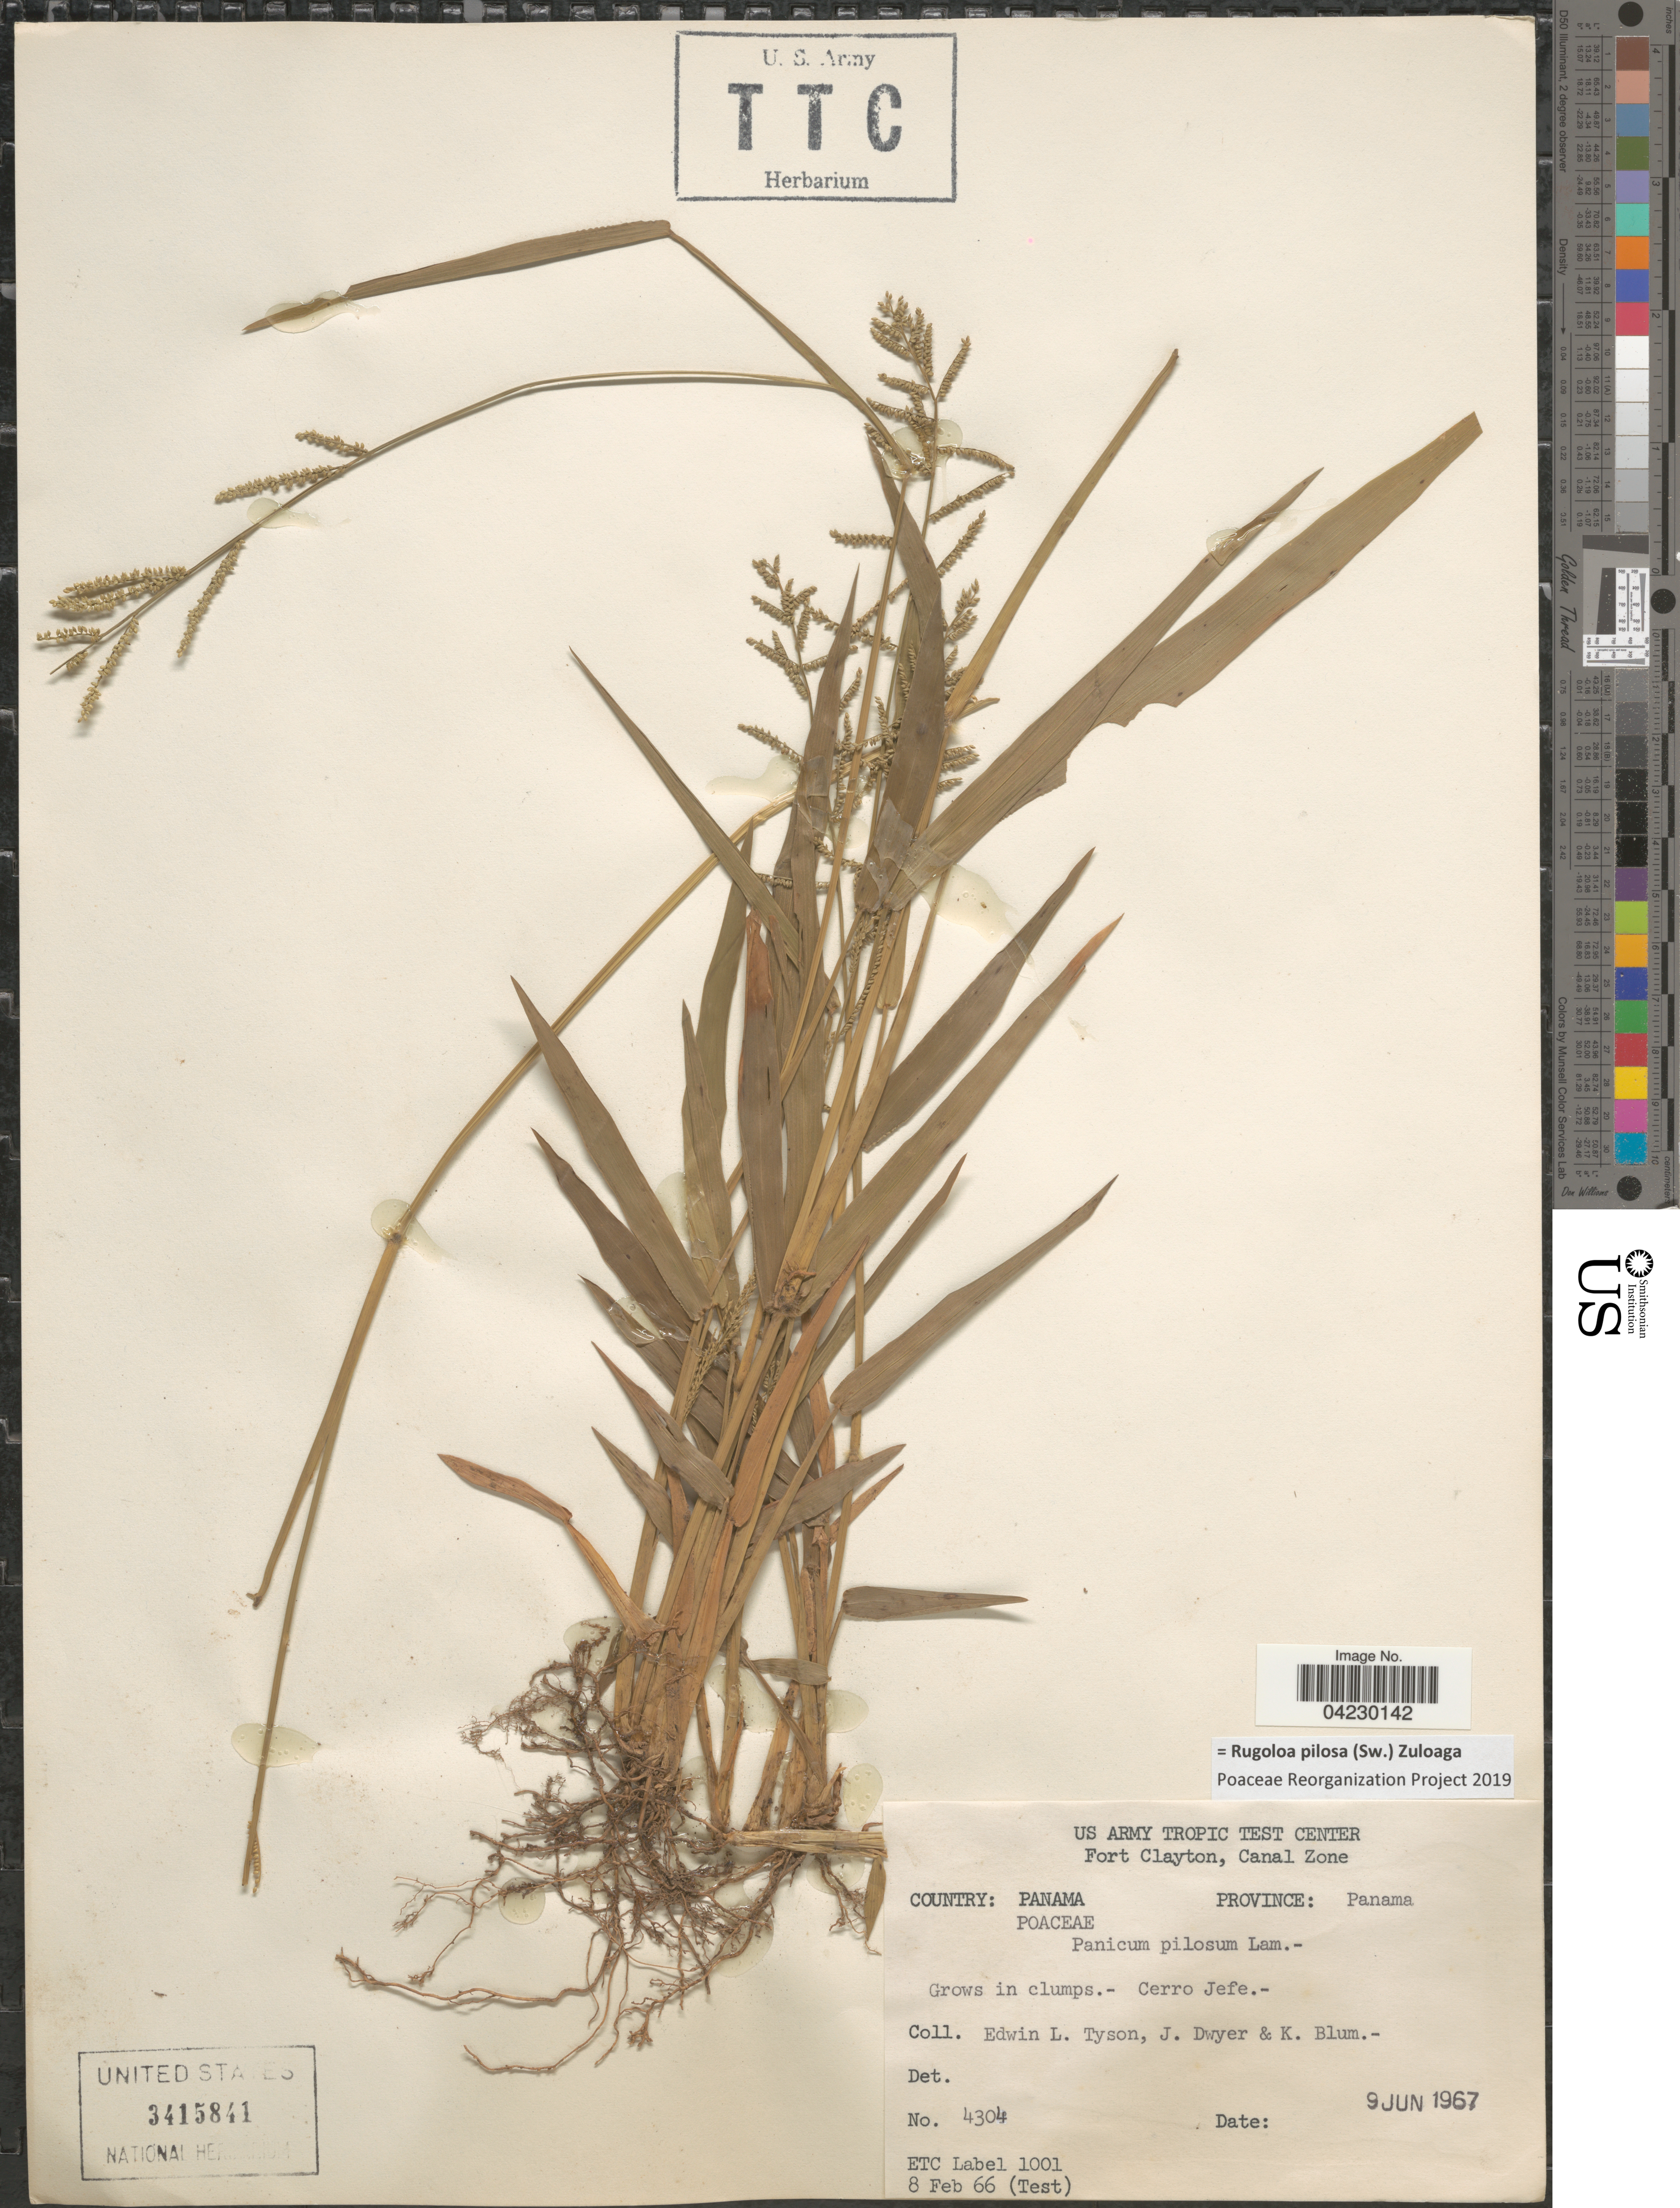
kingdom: Plantae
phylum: Tracheophyta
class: Liliopsida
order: Poales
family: Poaceae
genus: Rugoloa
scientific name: Rugoloa pilosa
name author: (Sw.) Zuloaga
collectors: E. L. Tyson, J. Dwyer & K. Blum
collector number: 4304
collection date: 1967-06-09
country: Panama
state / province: Panamá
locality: Fort Clayton, Canal Zone. Grows in clumps.- Cerro Jefe.-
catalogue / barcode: US 3415841